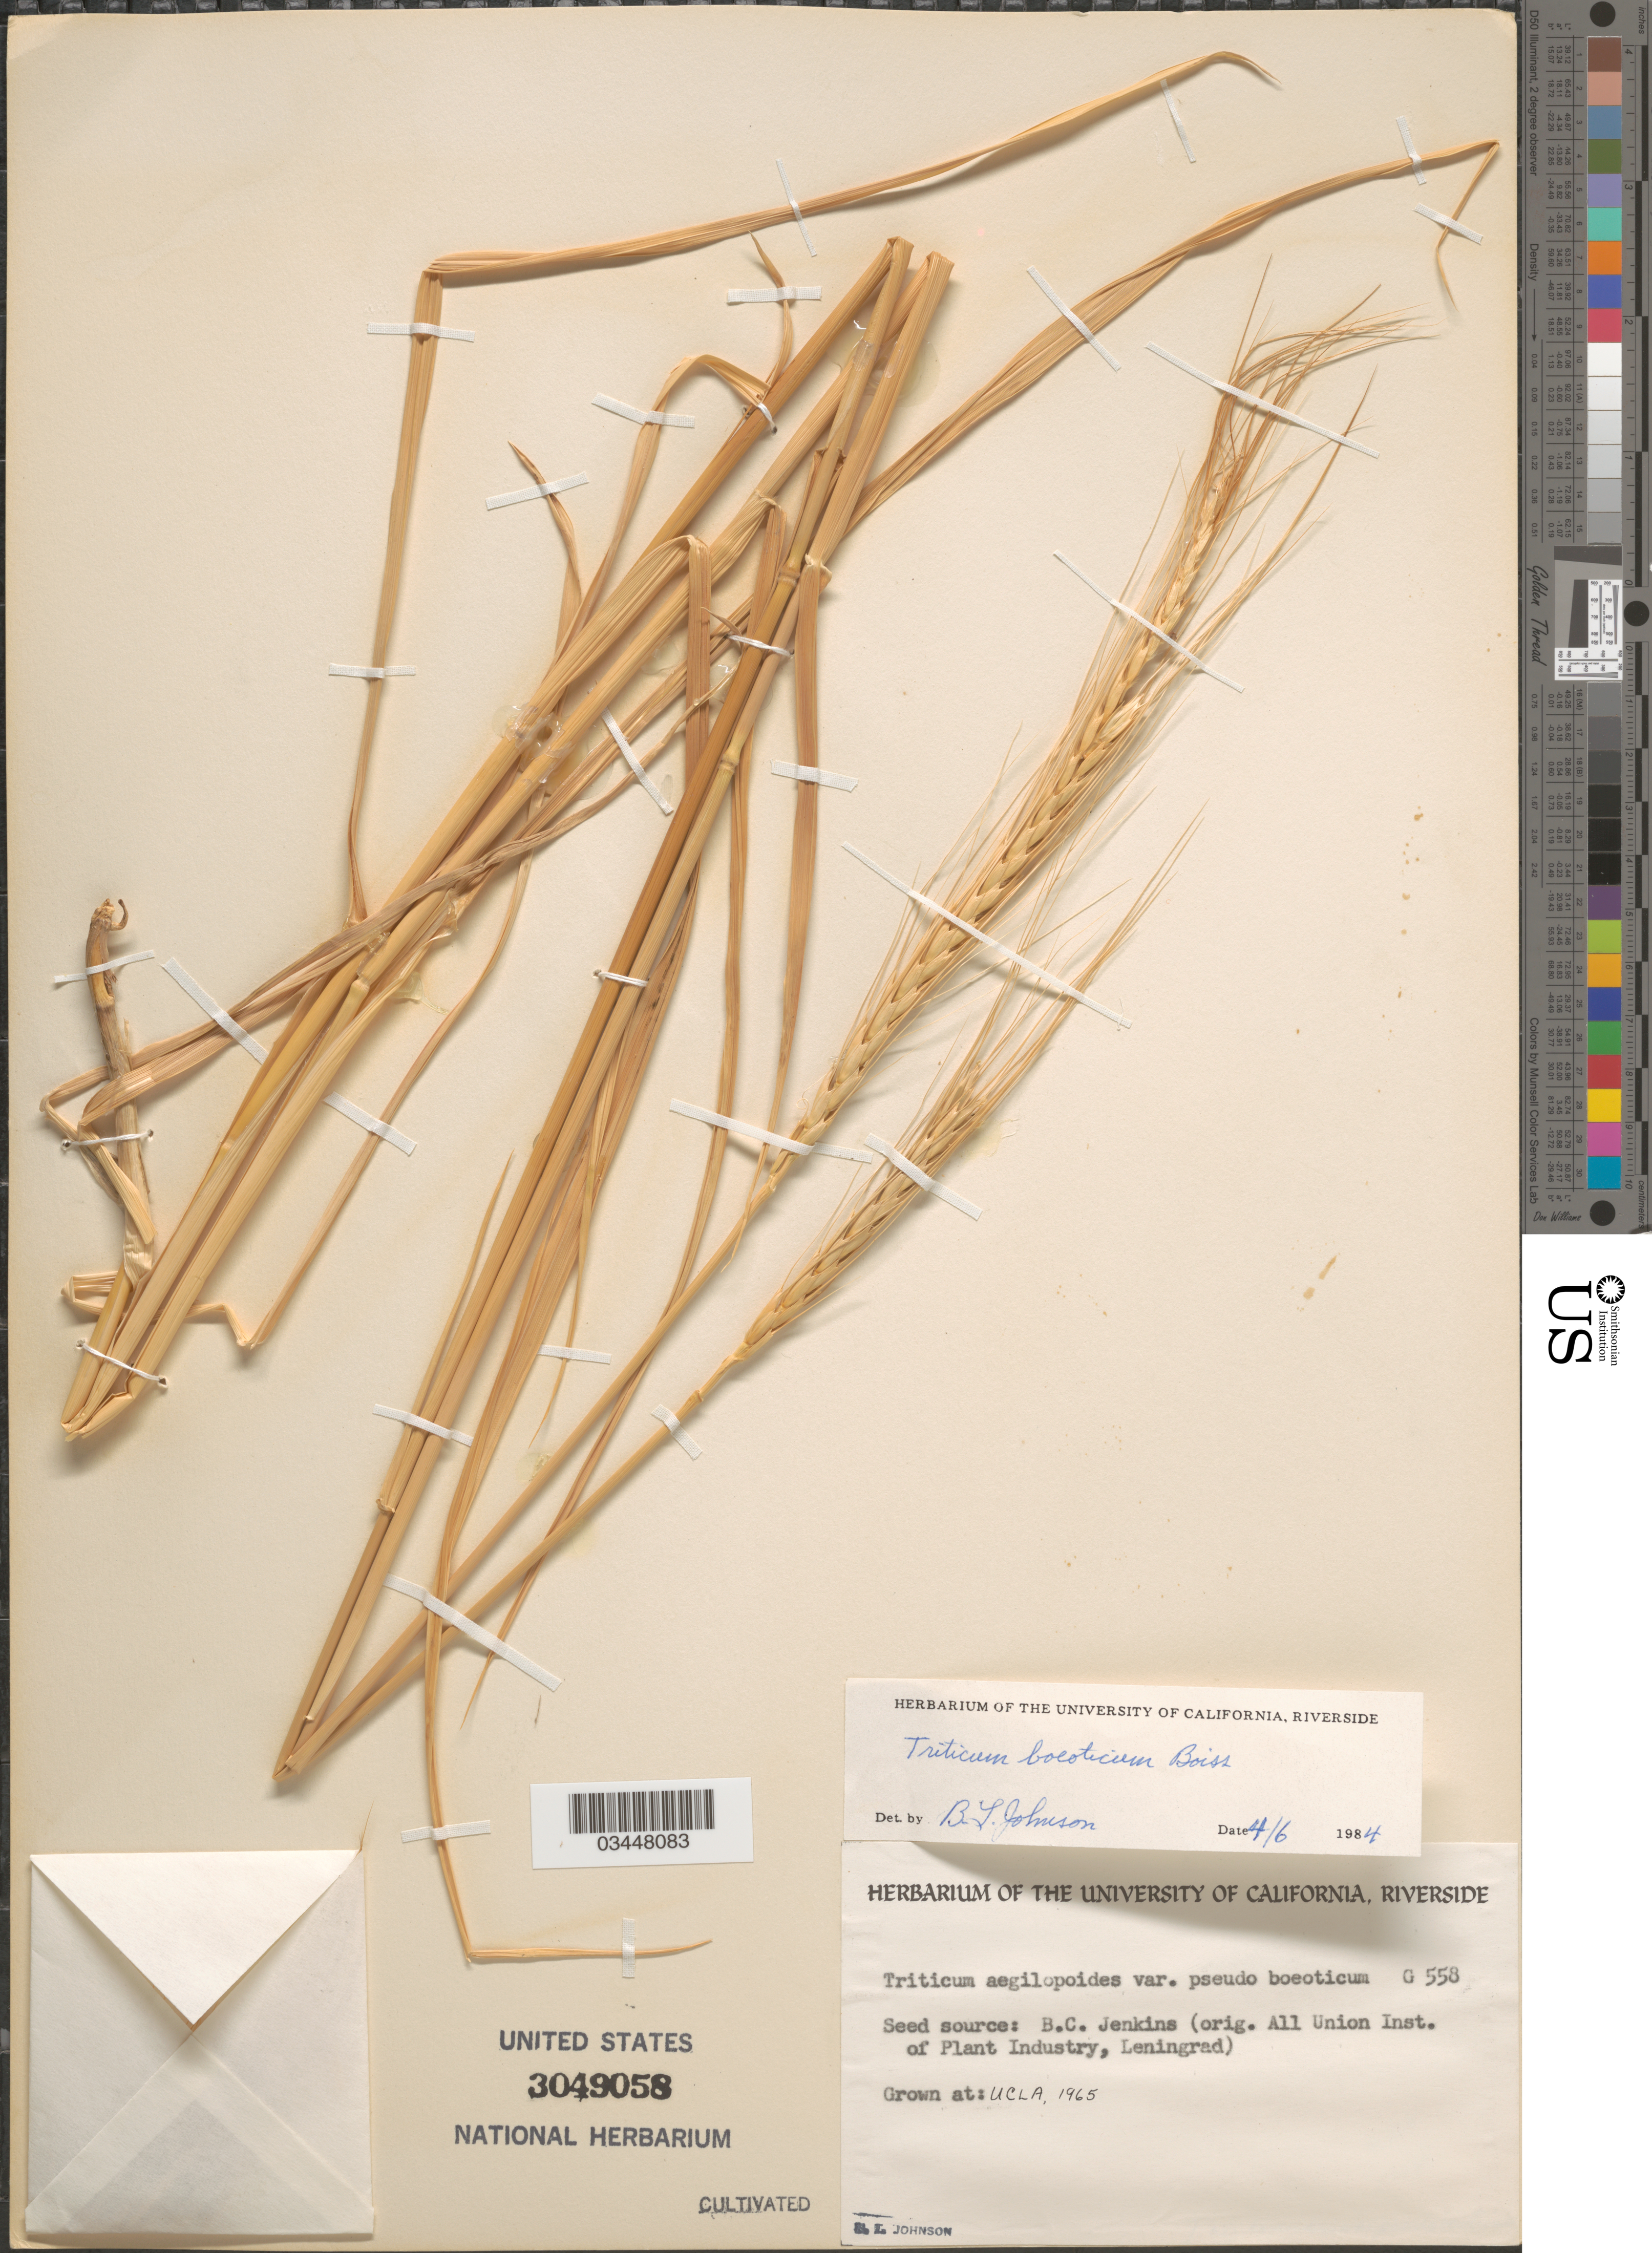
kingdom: Plantae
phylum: Tracheophyta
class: Liliopsida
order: Poales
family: Poaceae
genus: Triticum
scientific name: Triticum boeoticum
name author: Boiss.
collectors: B. Johnson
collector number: G558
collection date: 1965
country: United States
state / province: California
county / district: Los Angeles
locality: UCLA.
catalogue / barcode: US 3049058